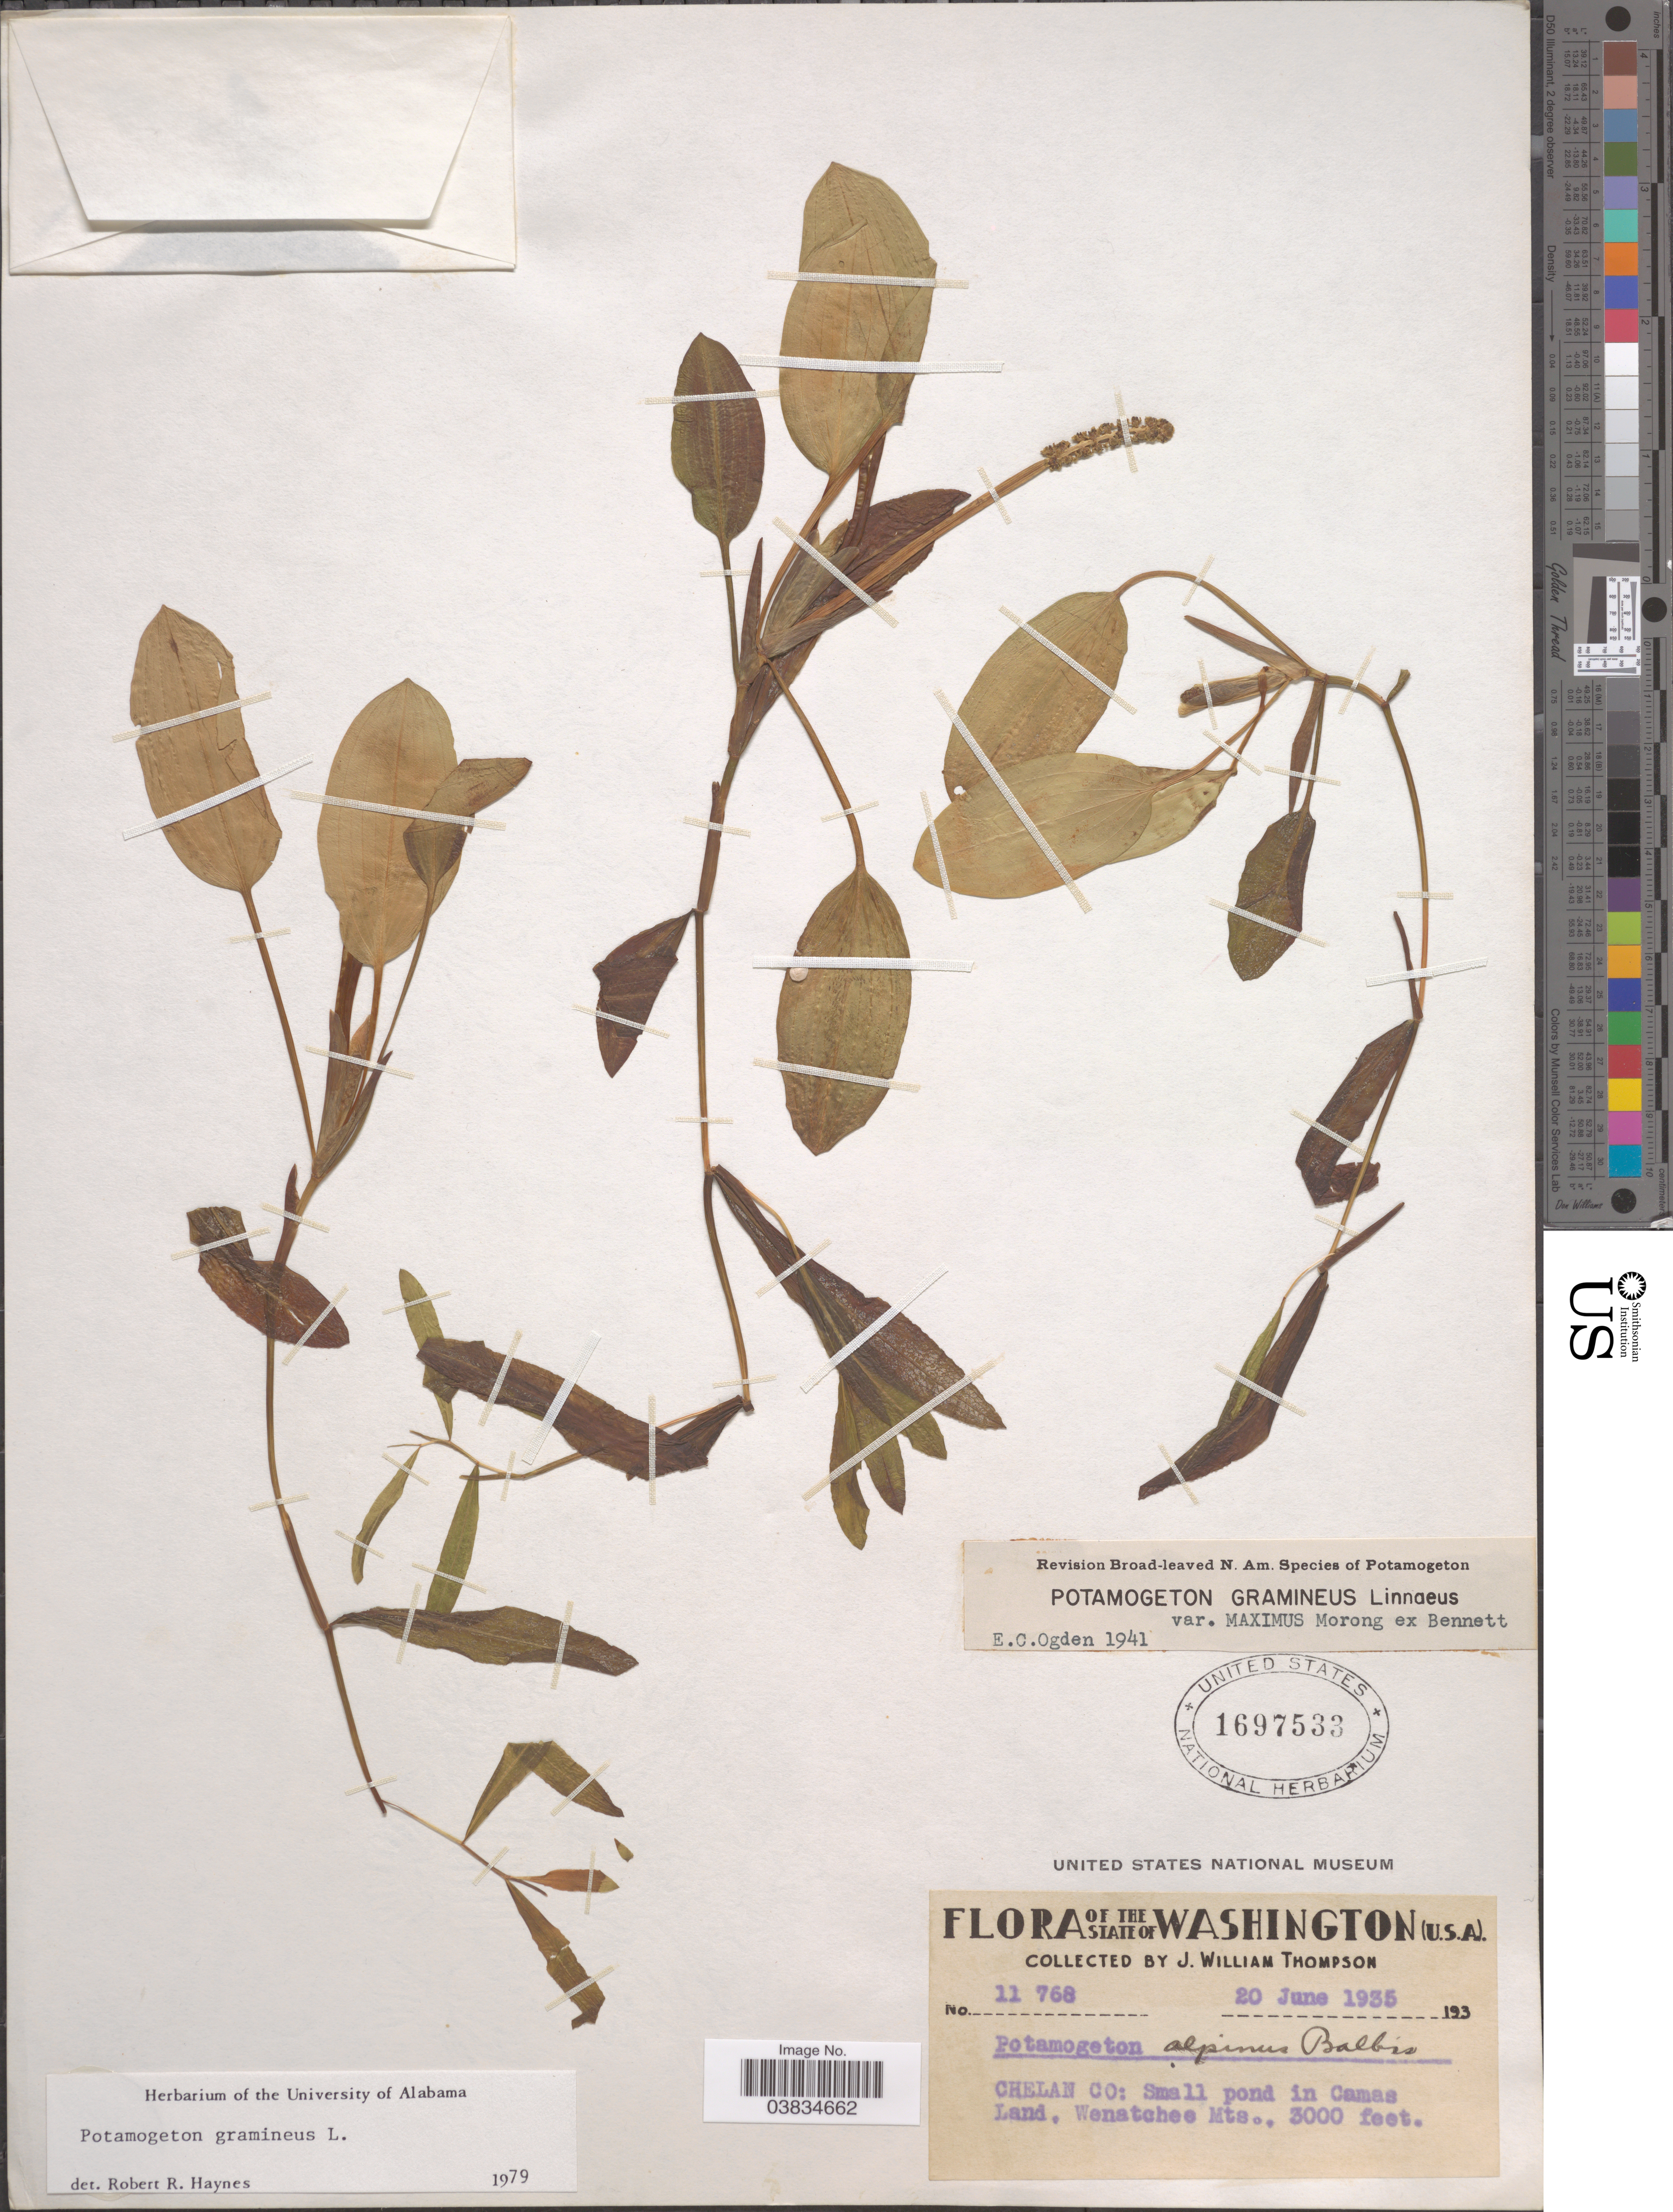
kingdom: Plantae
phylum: Tracheophyta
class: Liliopsida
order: Alismatales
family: Potamogetonaceae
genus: Potamogeton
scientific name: Potamogeton gramineus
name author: L.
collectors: J. W. Thompson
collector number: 11768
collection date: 1935-06-20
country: United States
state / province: Washington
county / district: Chelan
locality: Chelan Co: Small pond in Camas Land, Wenatchee Mts.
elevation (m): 914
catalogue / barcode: US 1697533